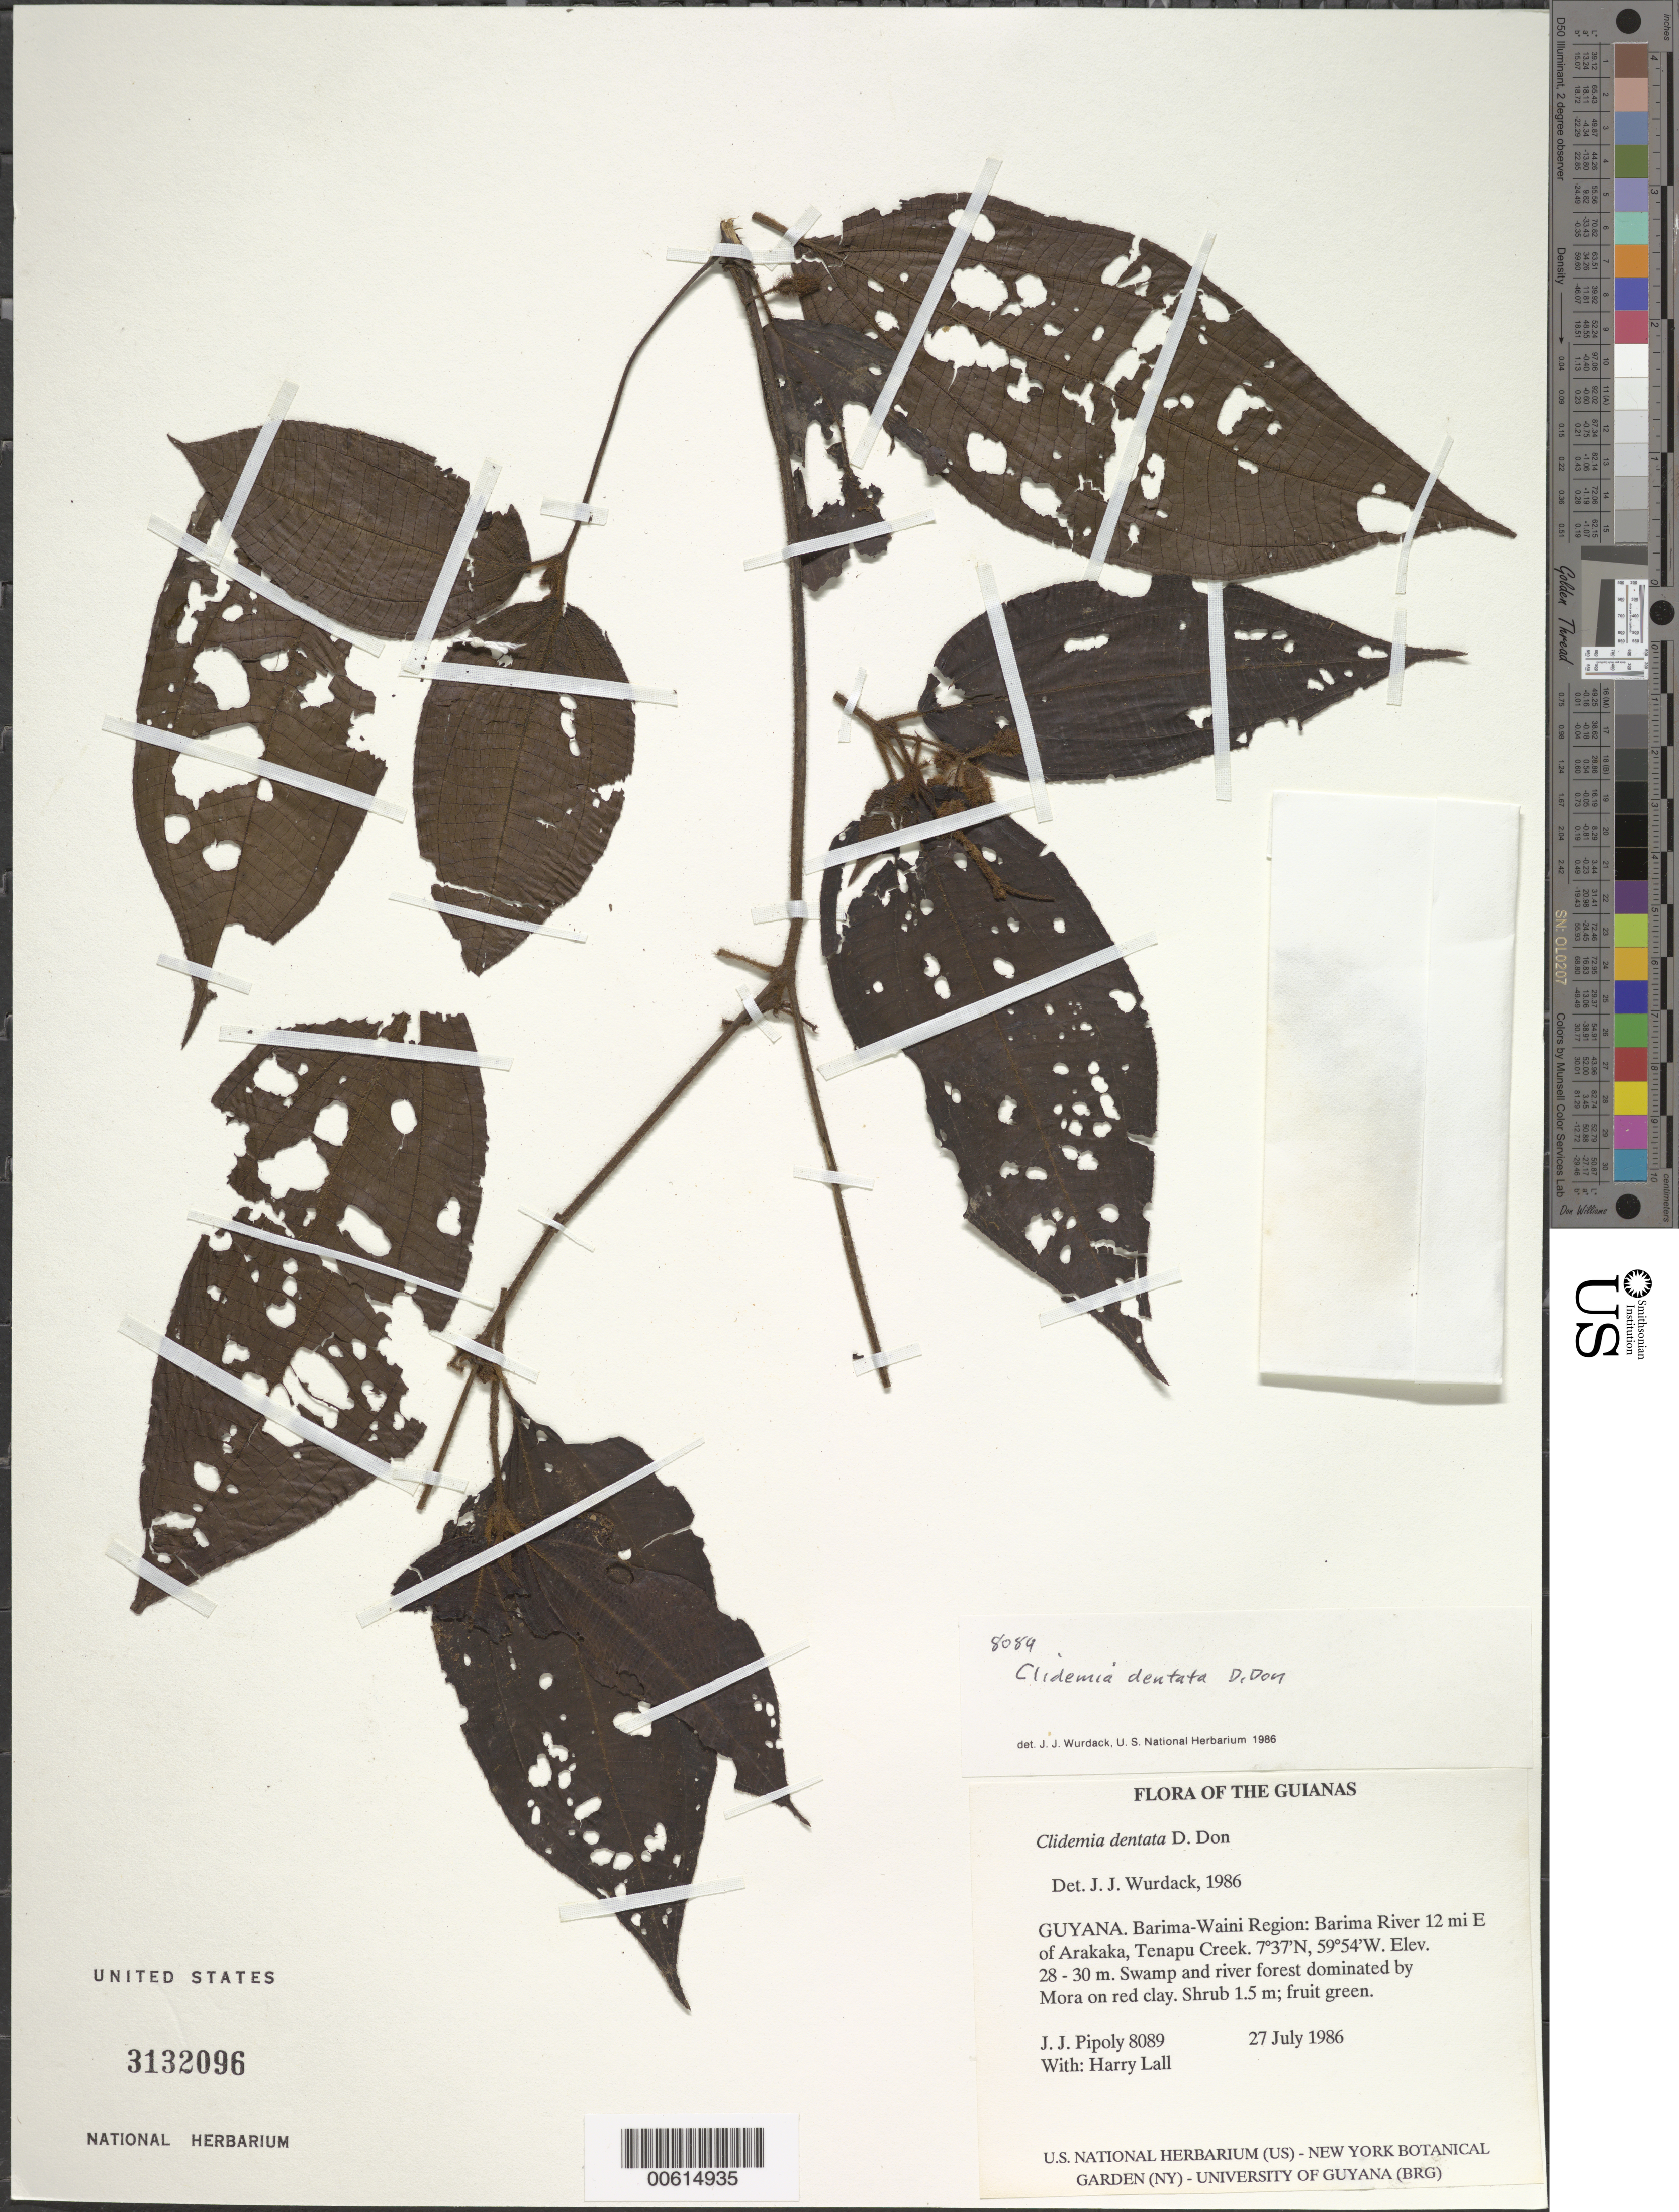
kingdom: Plantae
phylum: Tracheophyta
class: Magnoliopsida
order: Myrtales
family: Melastomataceae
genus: Clidemia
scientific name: Clidemia dentata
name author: D. Don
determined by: Wurdack, John J., (US), US (UNITED STATES)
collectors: J. J. Pipoly & H. Lall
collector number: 8089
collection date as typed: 27 July 1986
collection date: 1986-07-27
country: Guyana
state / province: Barima-Waini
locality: Barima River 12 mi E of Arakaka, Tenapu Creek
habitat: Swamp and river forest dominated by Mora on red clay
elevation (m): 28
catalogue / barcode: US 3132096